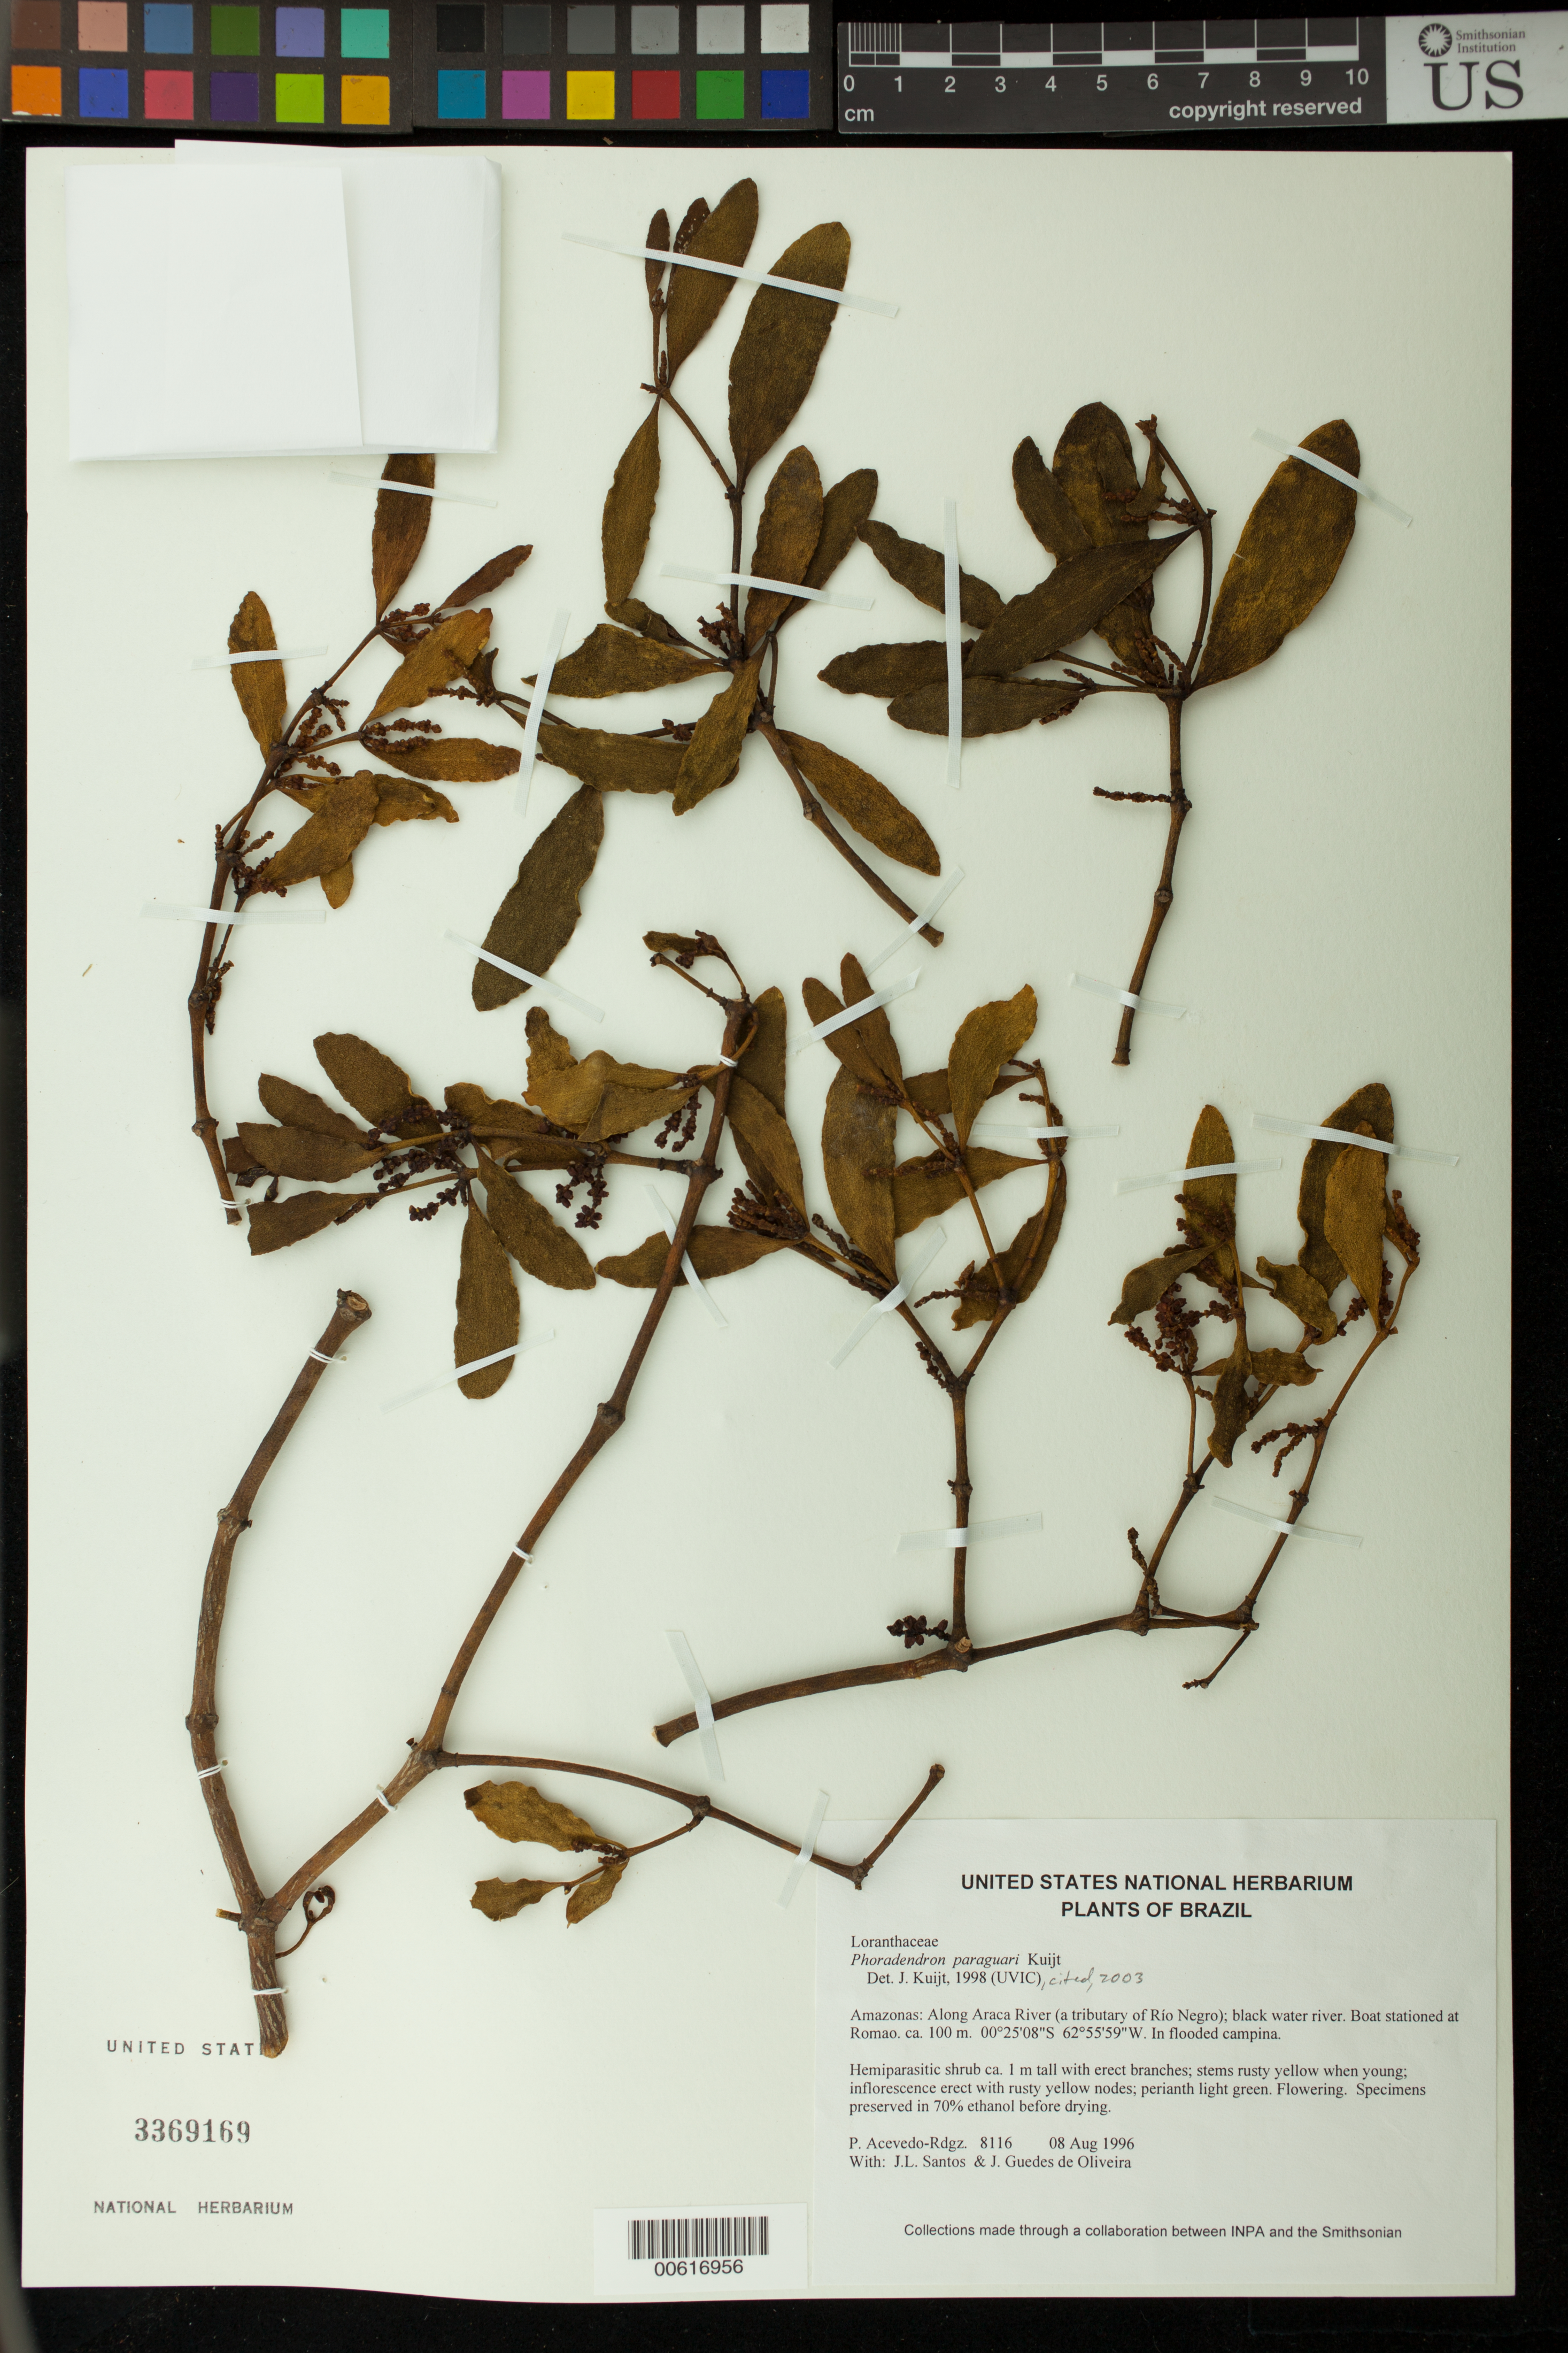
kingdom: Plantae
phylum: Tracheophyta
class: Magnoliopsida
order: Santalales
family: Viscaceae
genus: Phoradendron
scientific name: Phoradendron paraguari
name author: Kuijt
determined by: Kuijt, Job, (CANADA)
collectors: P. Acevedo-Rodr., J. L. Santos & J. Guedes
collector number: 8116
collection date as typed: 08 Aug 1996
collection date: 1996-08-08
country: Brazil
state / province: Amazonas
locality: Amazonas: Along Araca River (a tributary of Río Negro); black water river. Boat stationed at Romao.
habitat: In flooded campina.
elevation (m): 100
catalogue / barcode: US 3369169